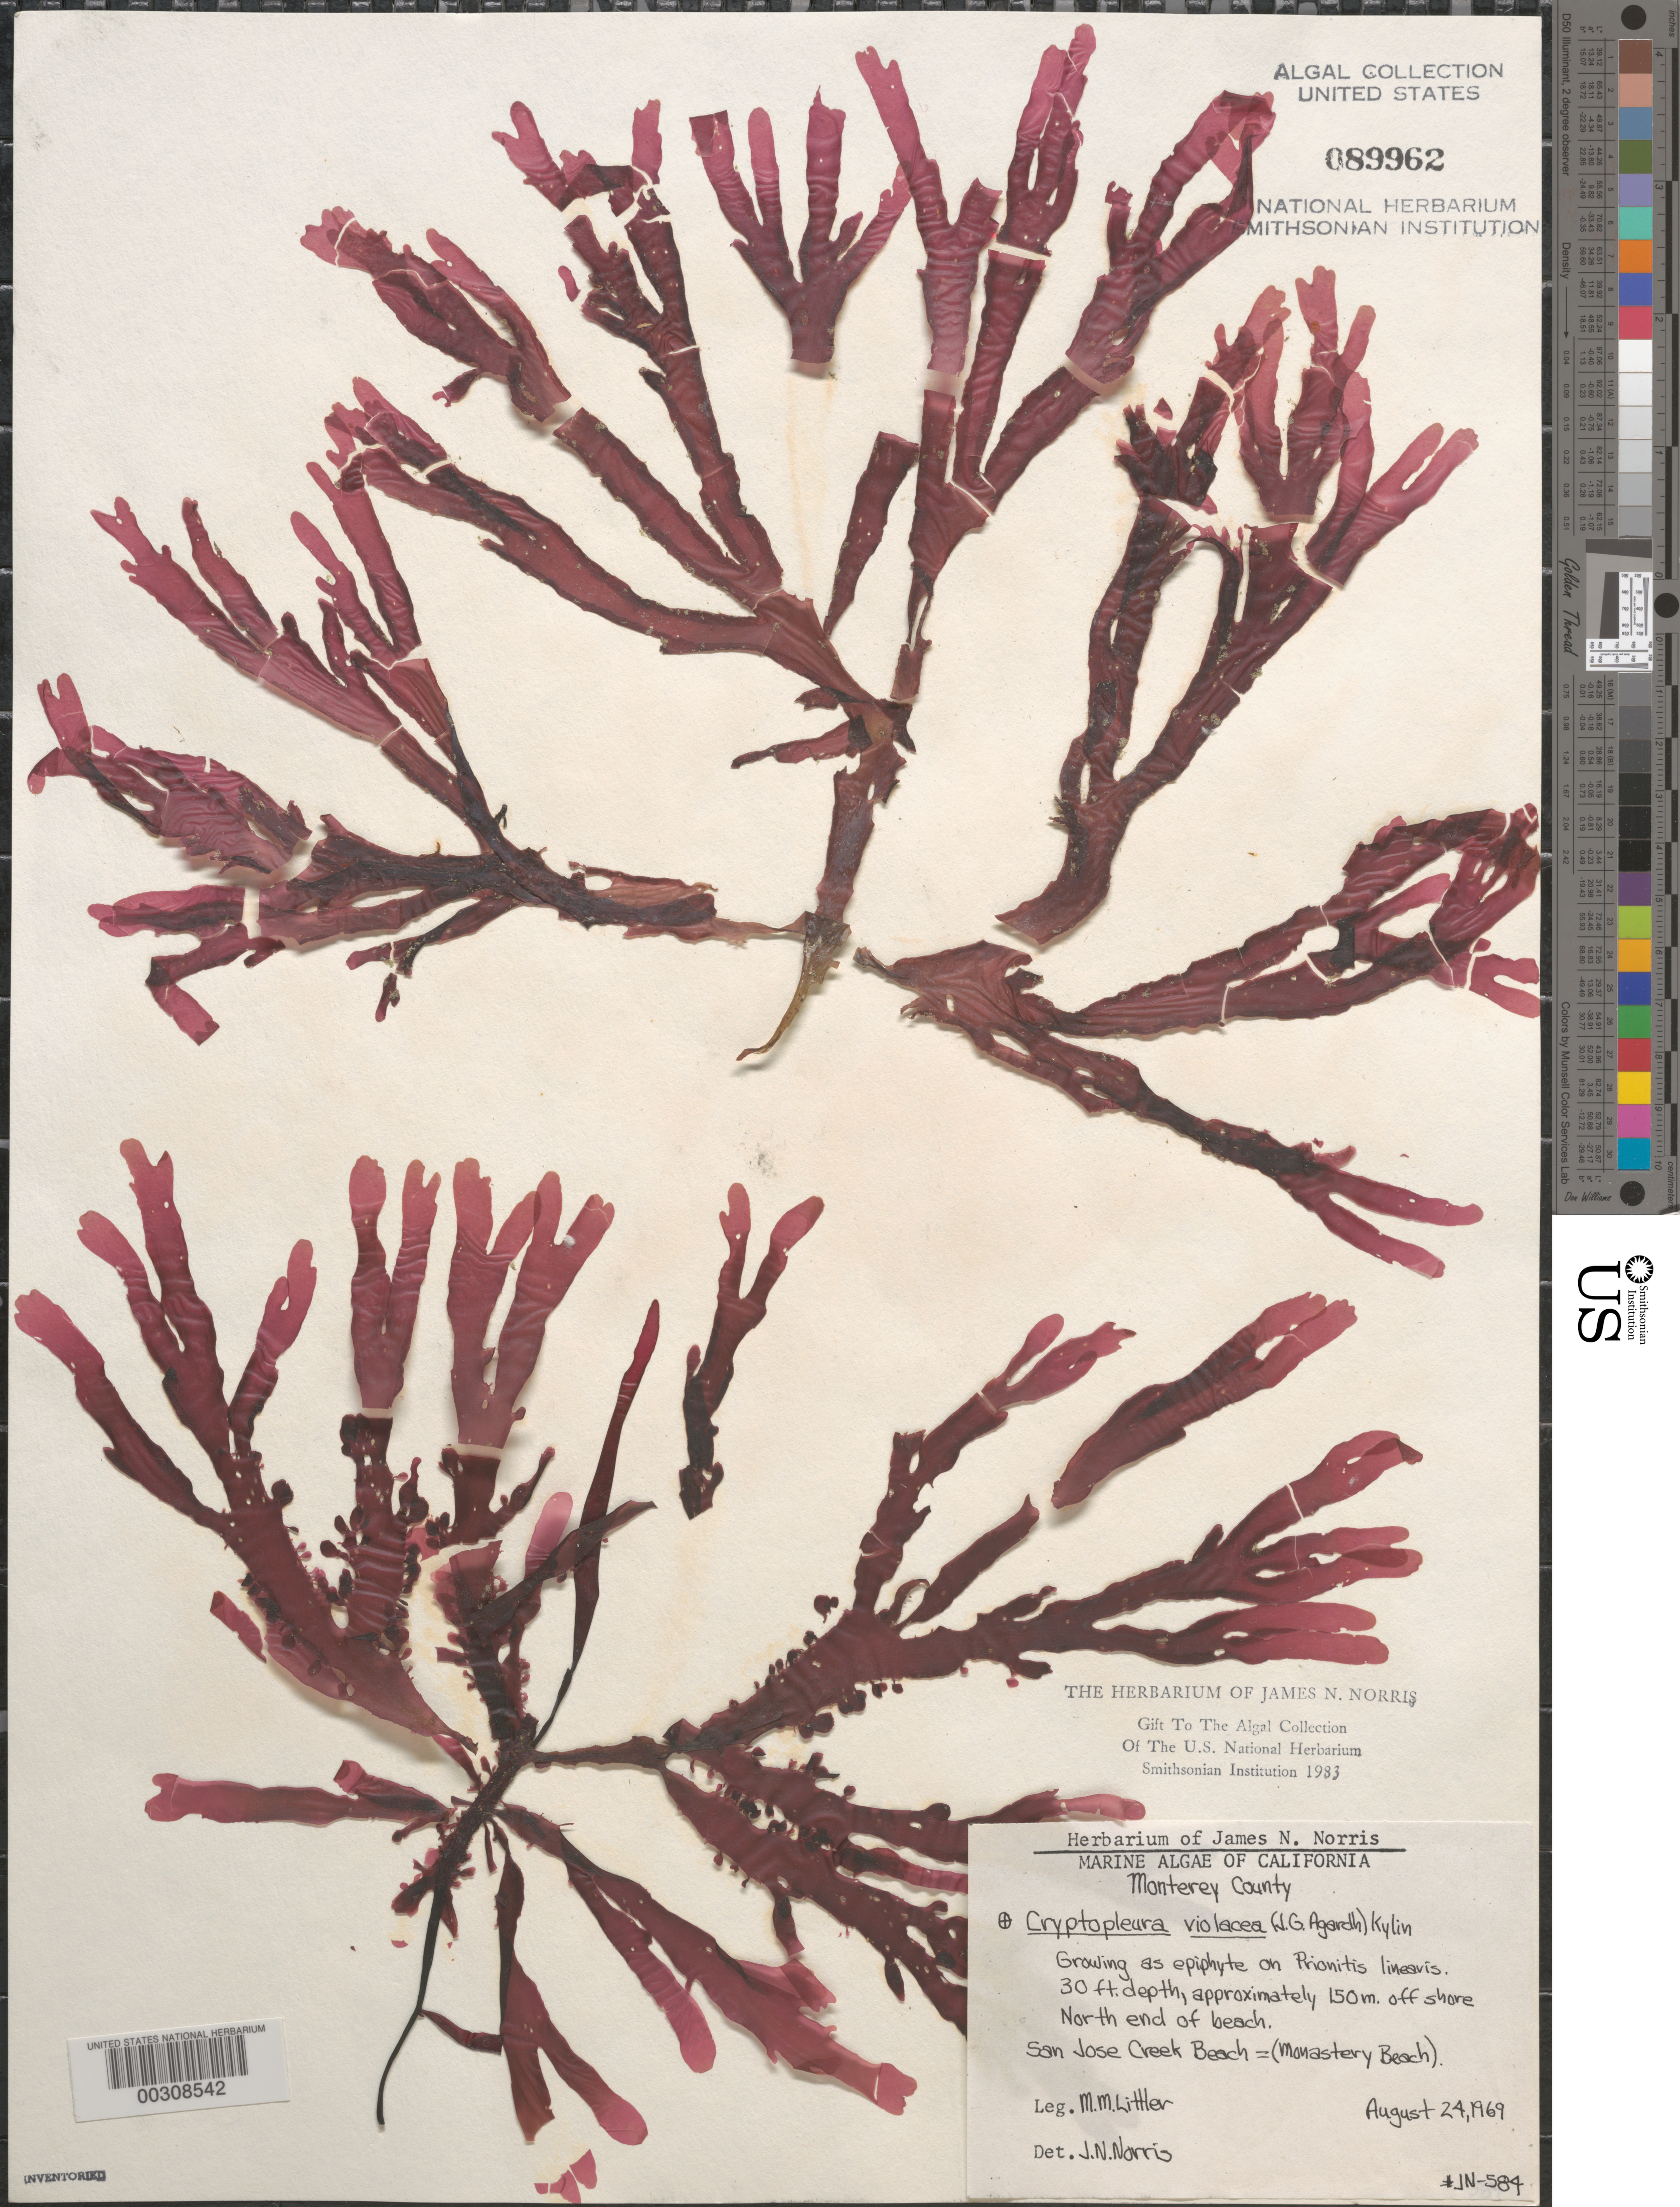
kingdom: Plantae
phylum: Rhodophyta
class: Florideophyceae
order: Ceramiales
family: Delesseriaceae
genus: Cryptopleura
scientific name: Cryptopleura violacea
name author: (J. Ag.) Kylin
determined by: Norris, James N.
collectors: M. M. Littler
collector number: JN-584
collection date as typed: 24 Aug 1969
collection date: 1969-08-24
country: United States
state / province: California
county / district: Monterey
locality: San Jose Creek Beach (Monastery Beach)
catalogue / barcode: US 89962